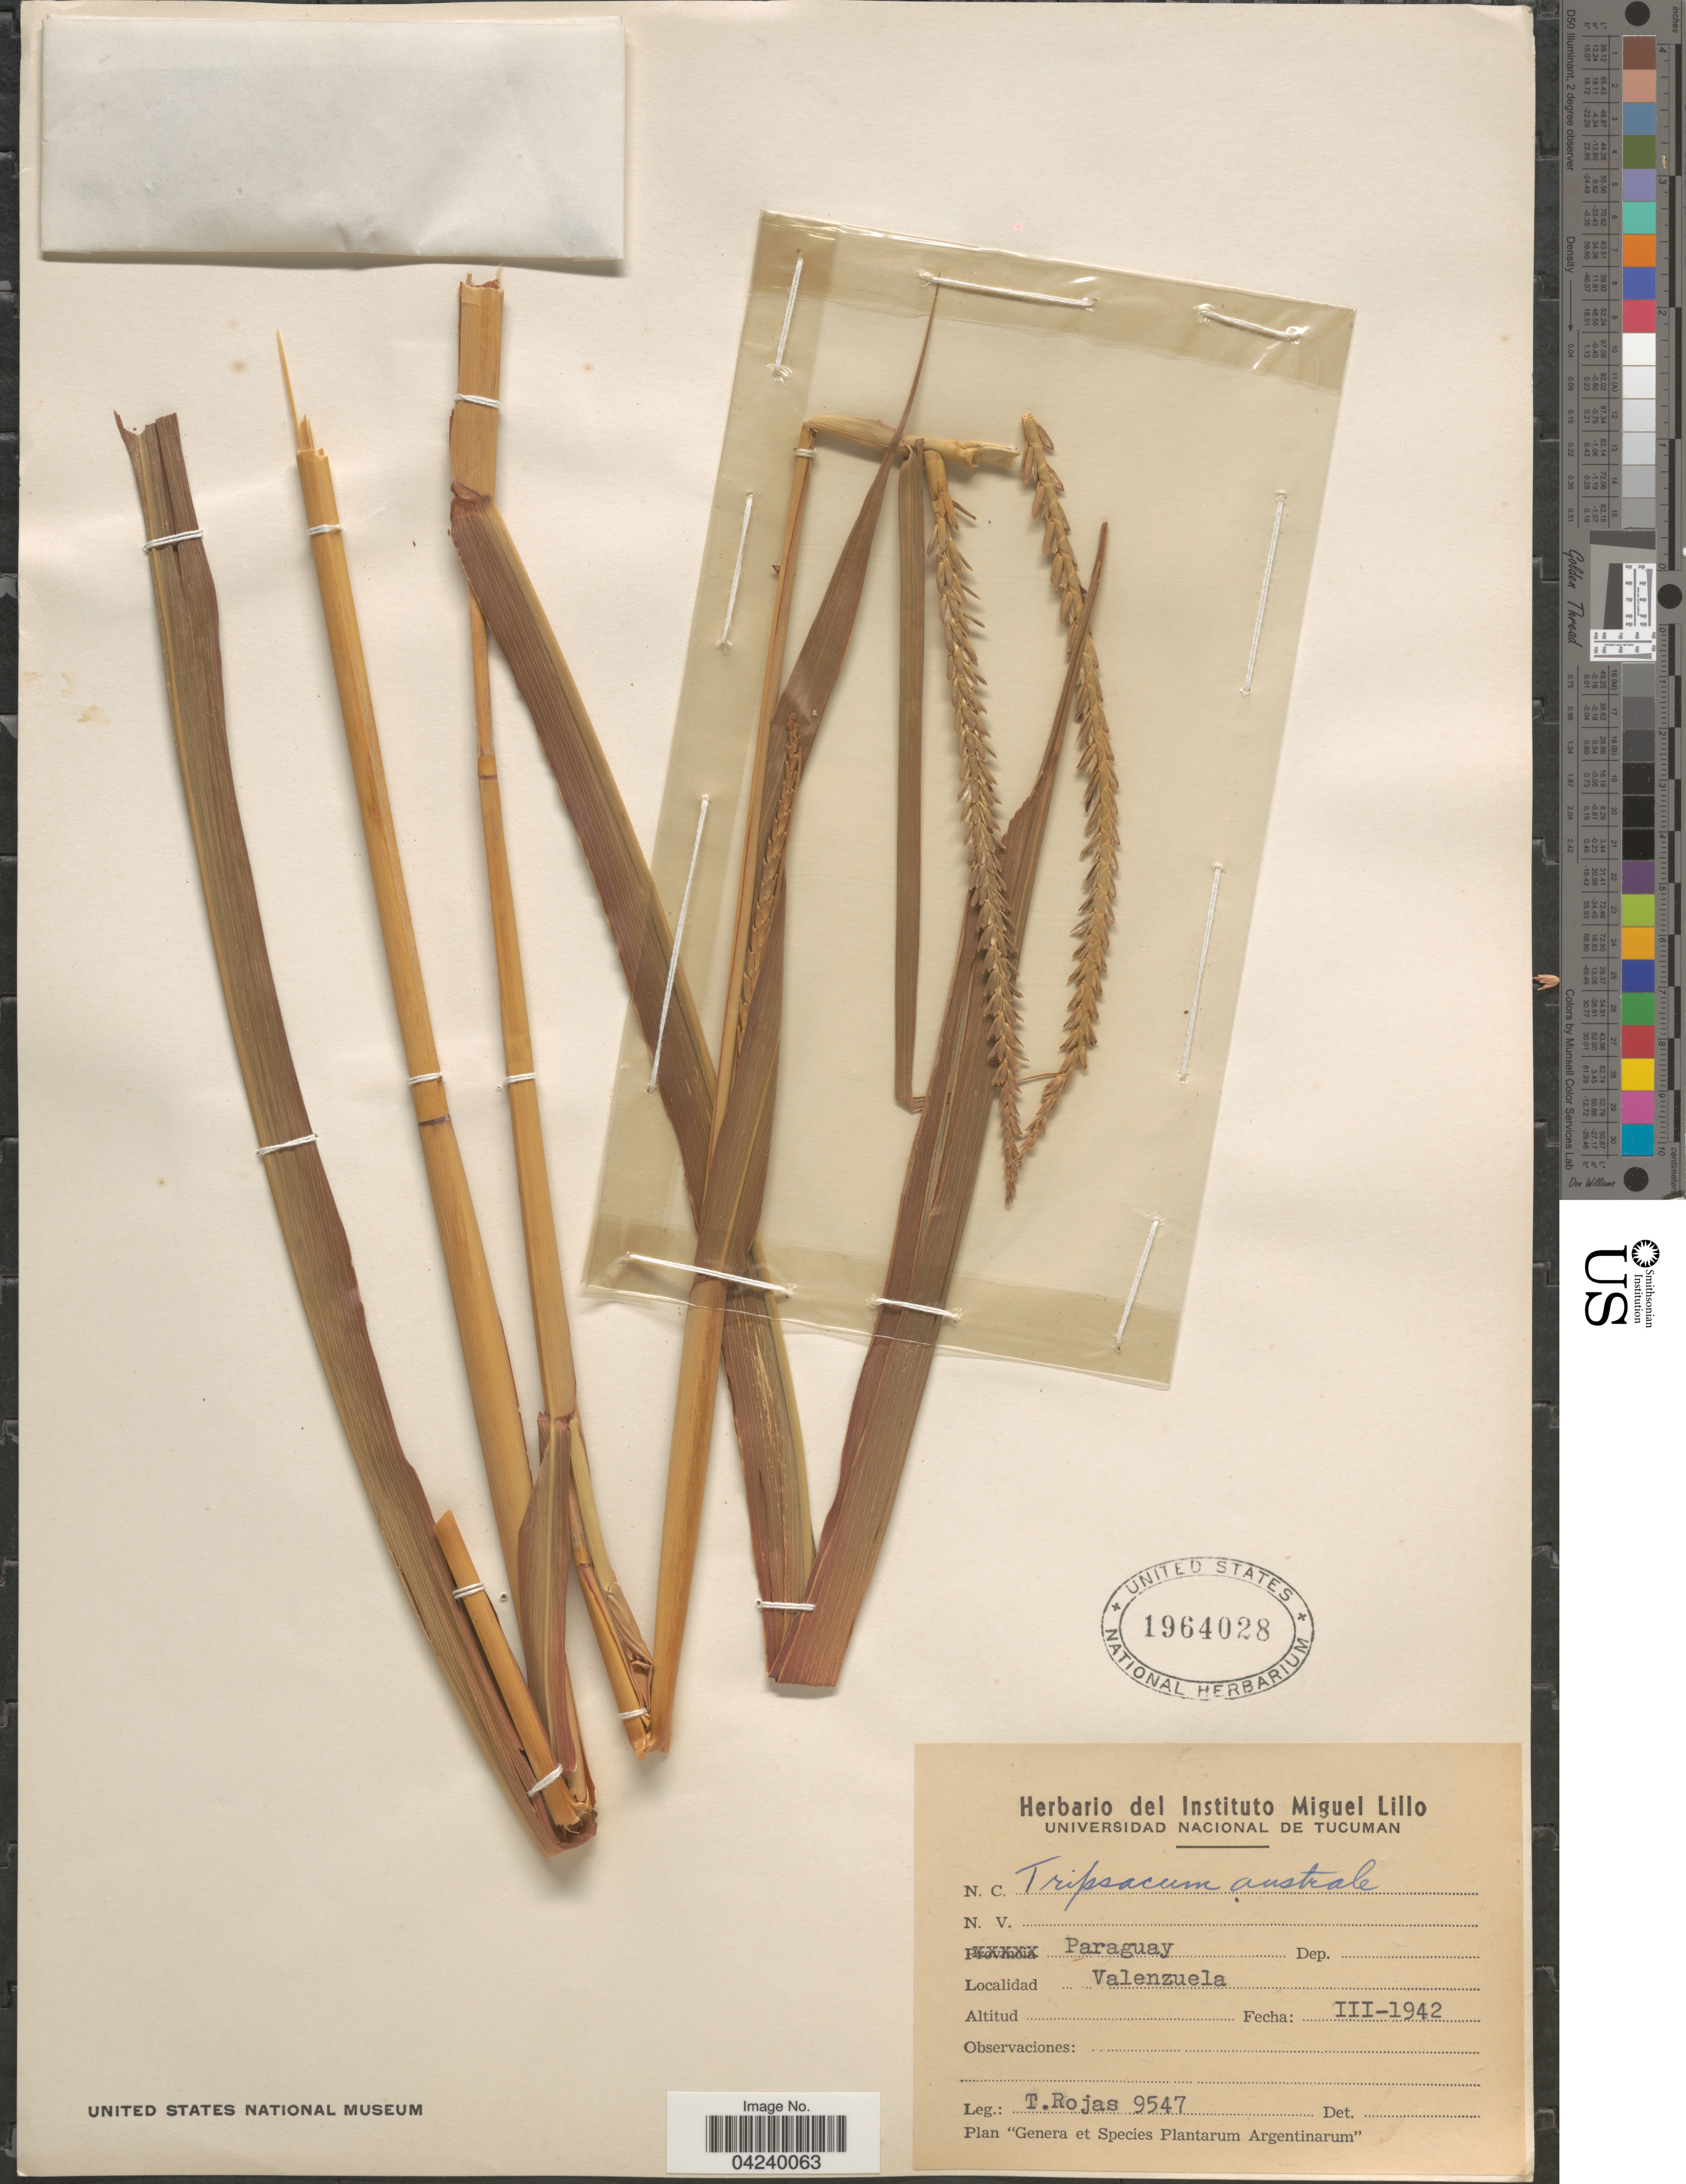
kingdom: Plantae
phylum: Tracheophyta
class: Liliopsida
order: Poales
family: Poaceae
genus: Tripsacum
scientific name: Tripsacum australe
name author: H.C. Cutler & E.S. Anderson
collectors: T. Rojas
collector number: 9547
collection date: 1942-03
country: Paraguay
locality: Valenzuela.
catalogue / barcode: US 1964028